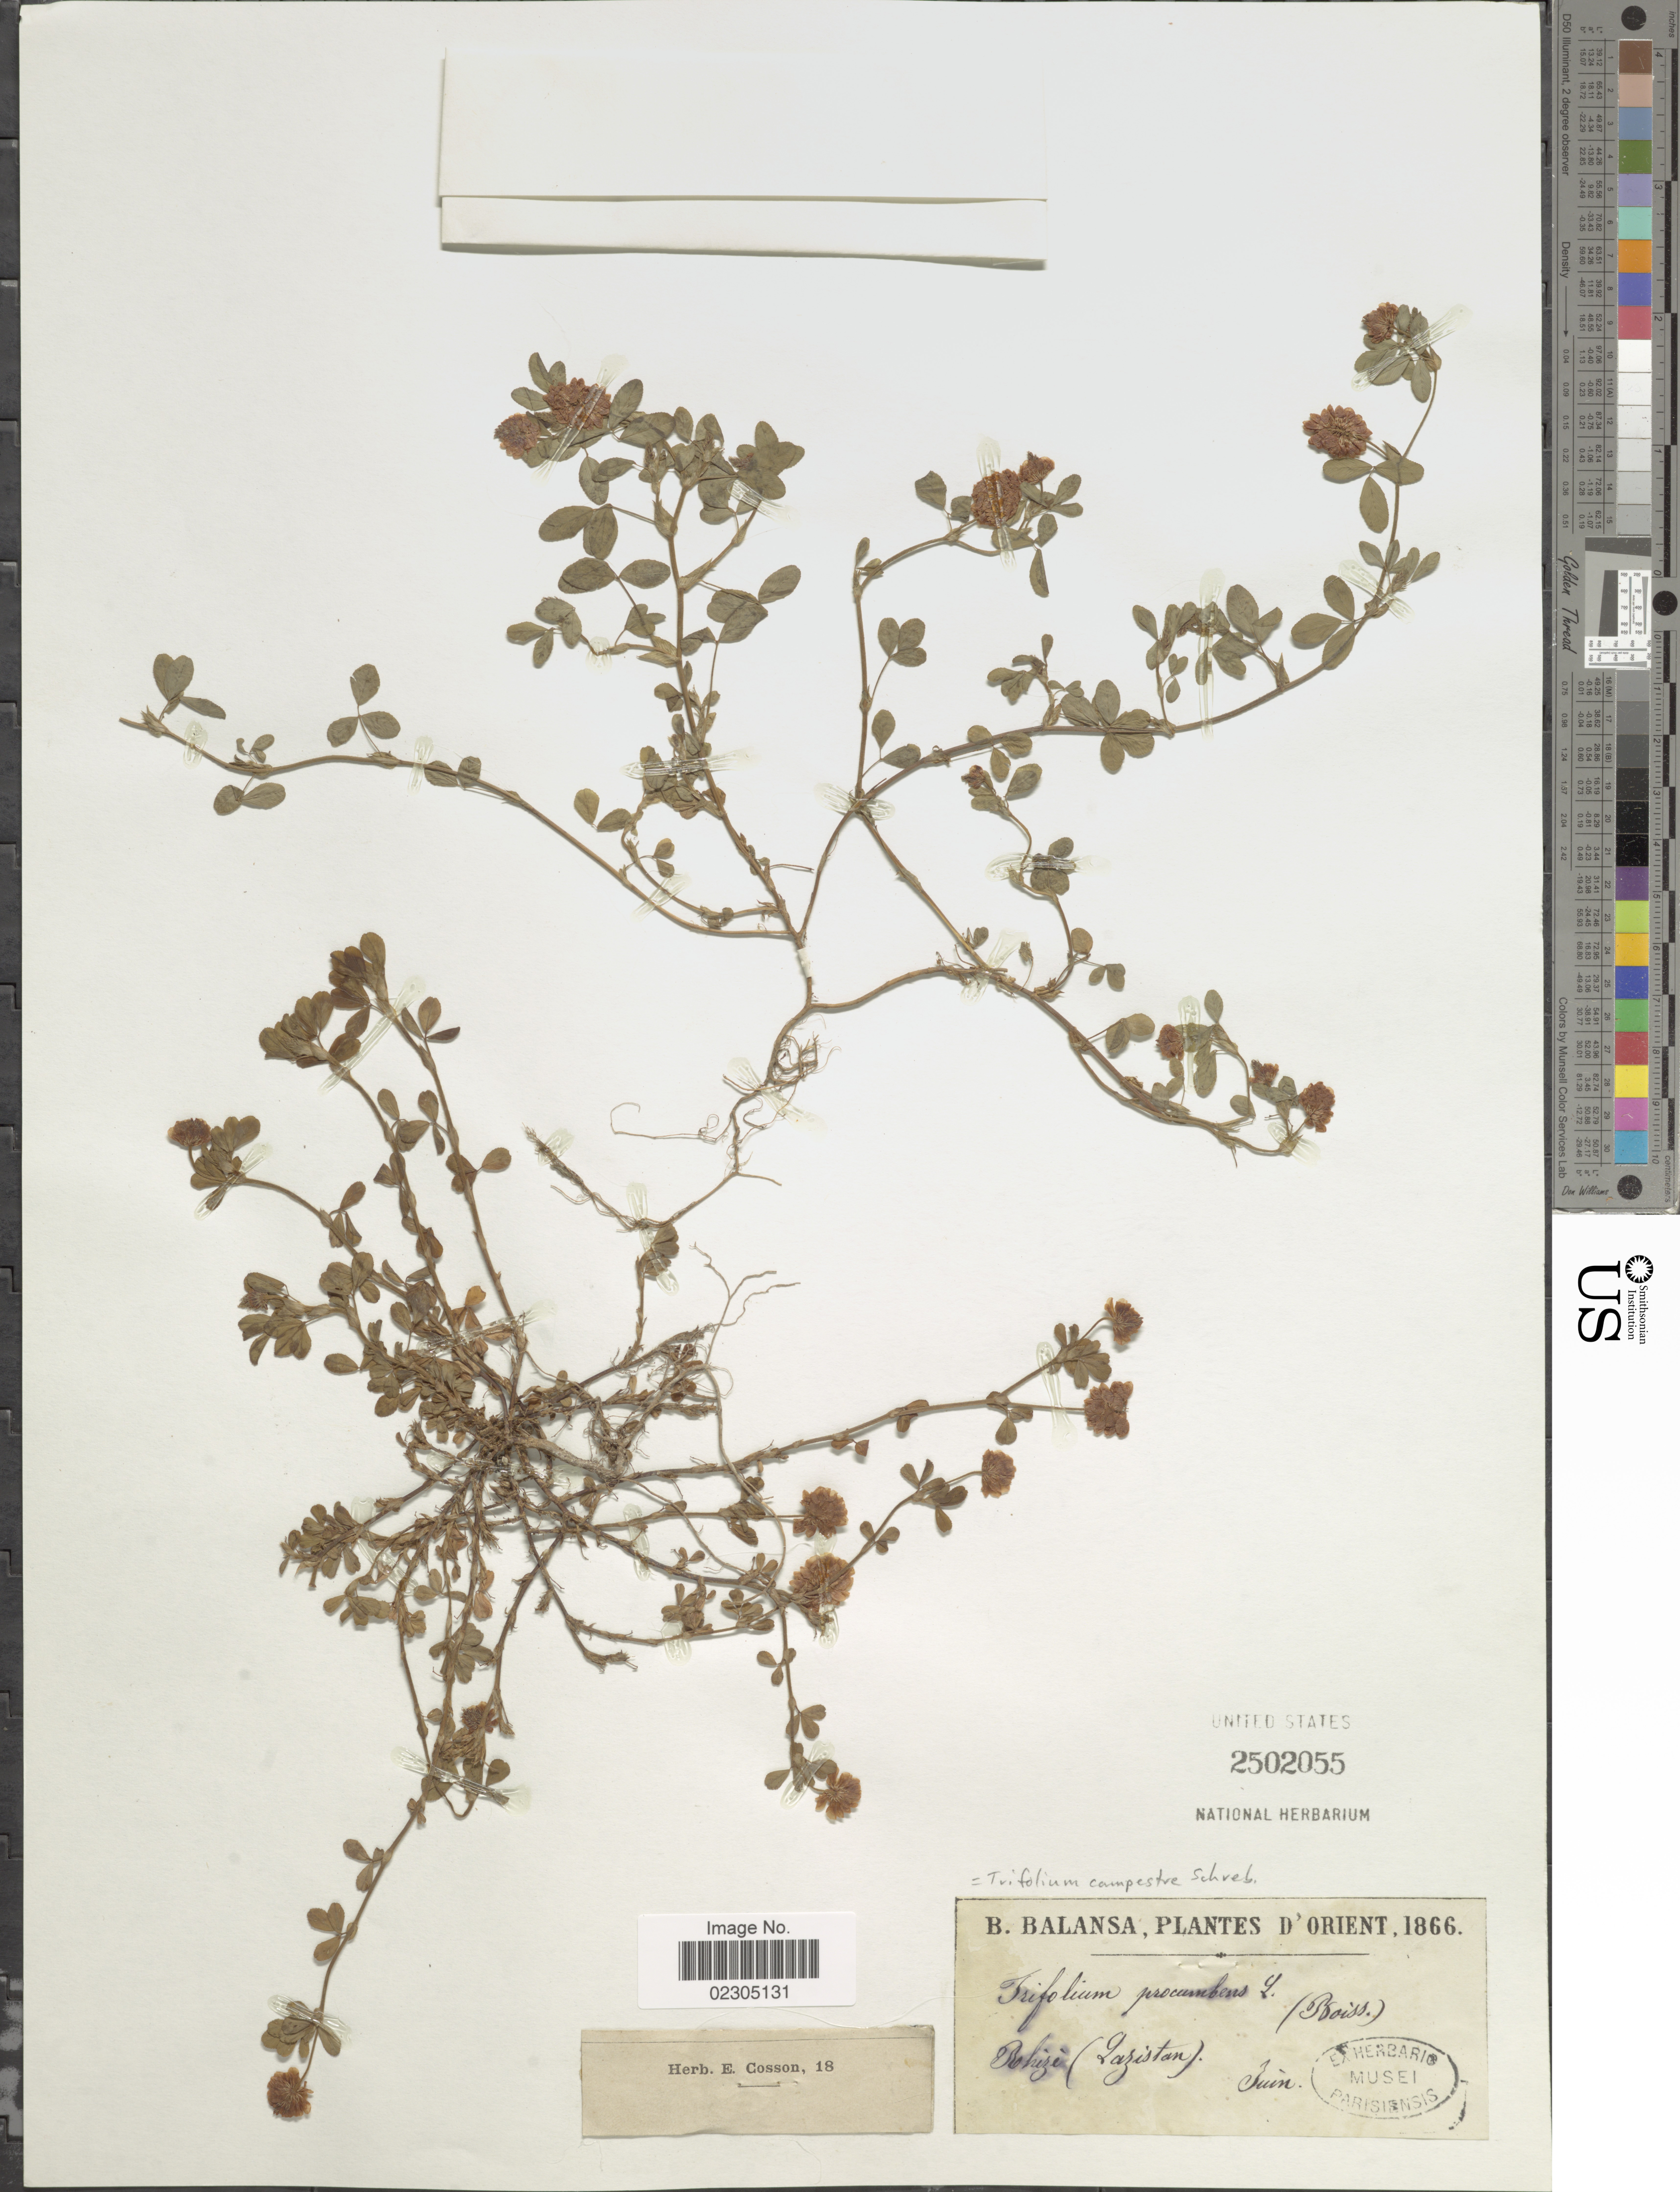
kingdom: Plantae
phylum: Tracheophyta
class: Magnoliopsida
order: Fabales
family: Fabaceae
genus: Trifolium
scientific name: Trifolium campestre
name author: Schreb.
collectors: B. Balansa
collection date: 1866-06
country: Turkey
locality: D'Orient. Bohize (Lazistan). [interpreted]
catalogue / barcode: US 2502055